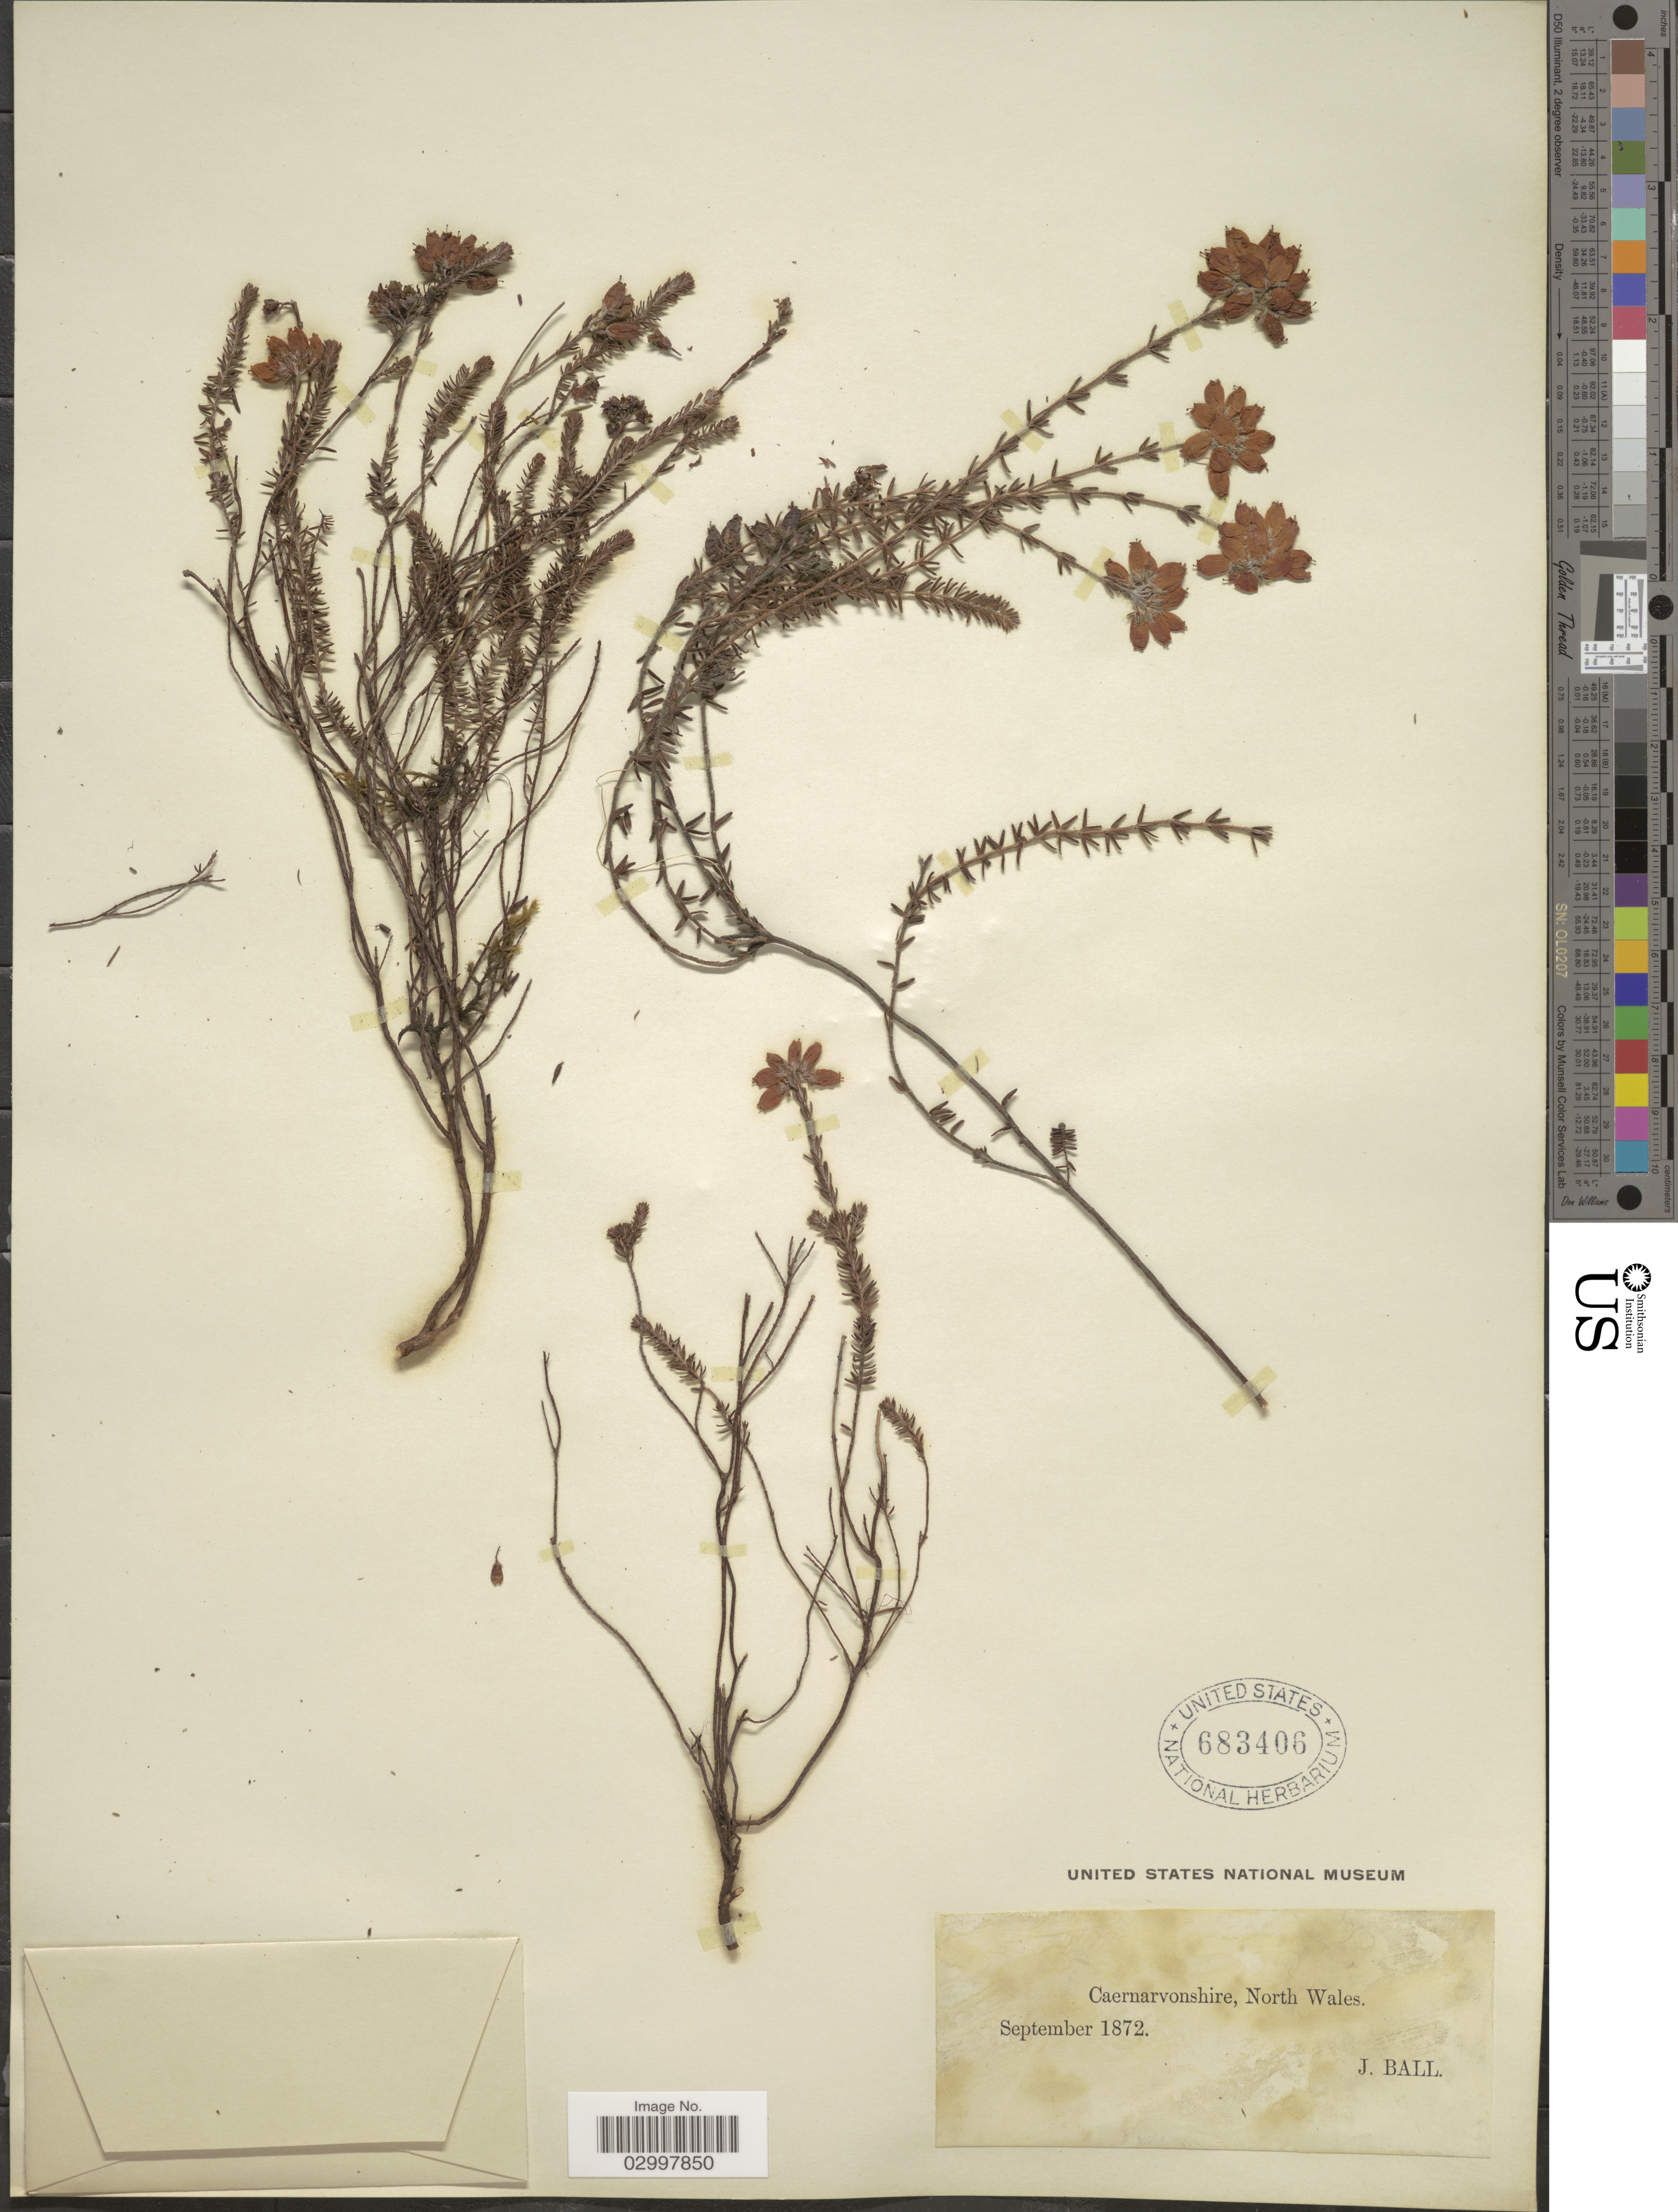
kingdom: Plantae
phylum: Tracheophyta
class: Magnoliopsida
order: Ericales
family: Ericaceae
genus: Erica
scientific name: Erica sp.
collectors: J. Ball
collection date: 1872-09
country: United Kingdom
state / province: Wales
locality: Caernarvonshire, North Wales.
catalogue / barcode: US 683406